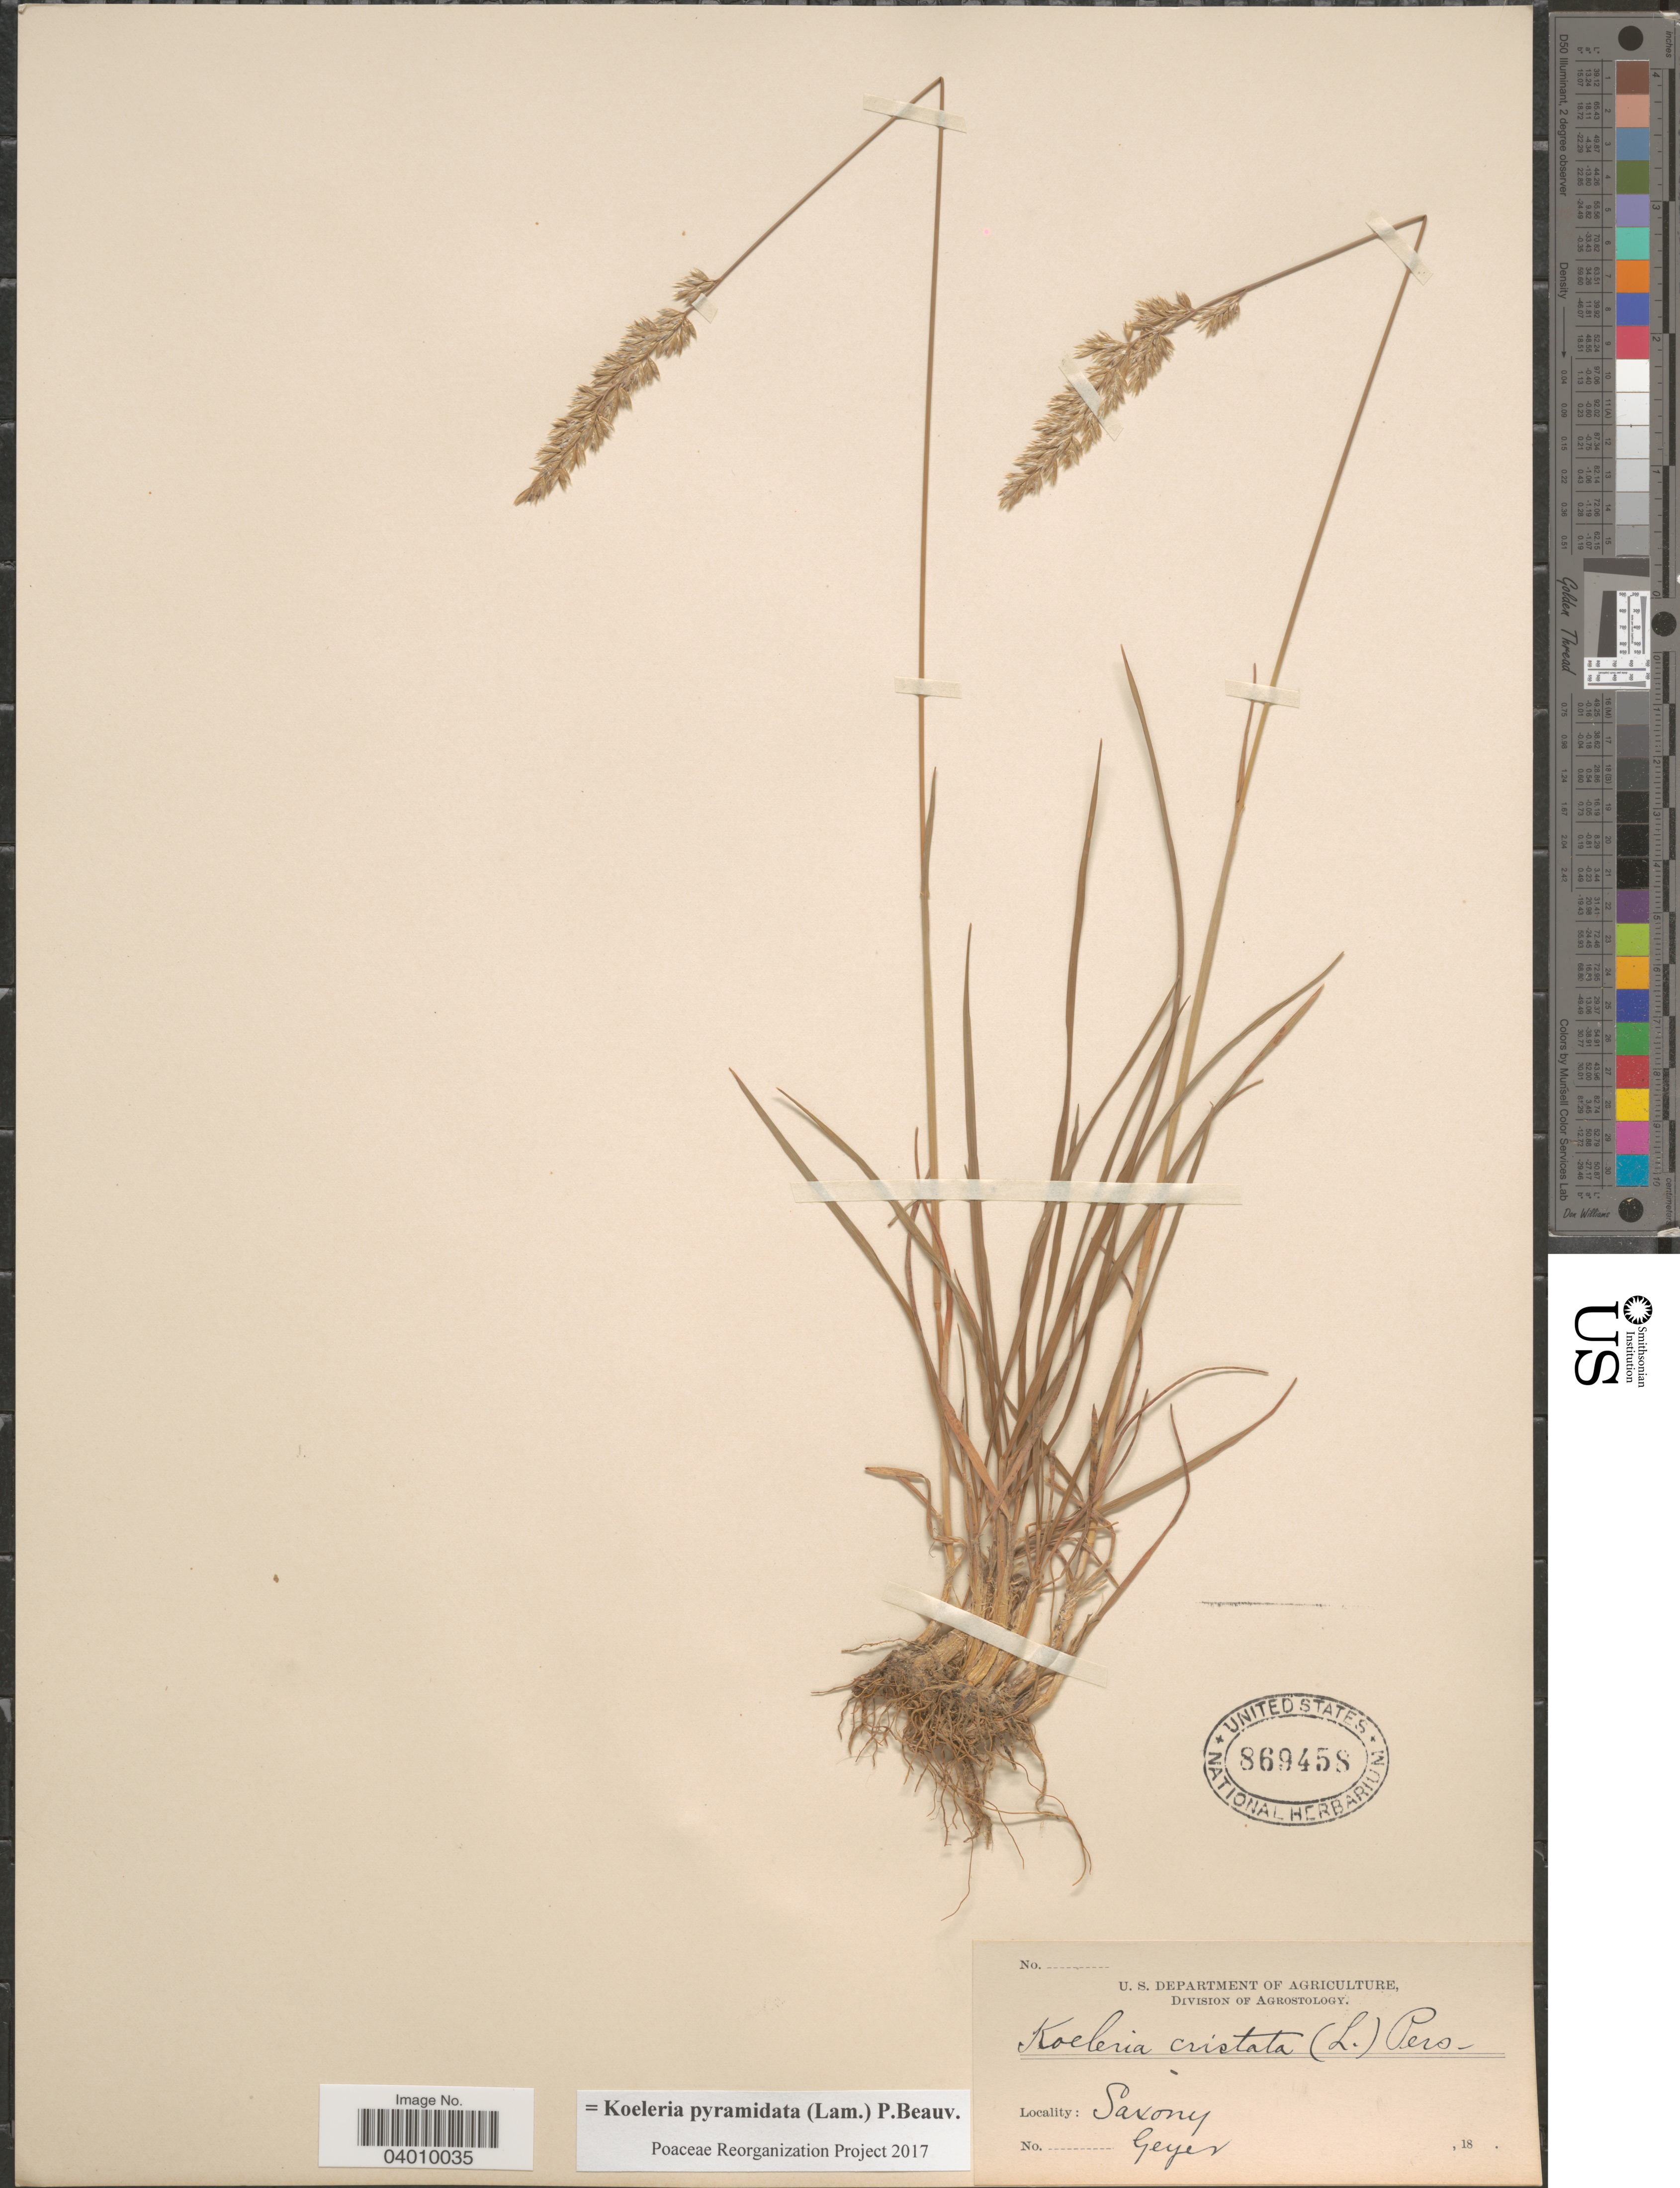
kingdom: Plantae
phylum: Tracheophyta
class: Liliopsida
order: Poales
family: Poaceae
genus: Koeleria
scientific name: Koeleria pyramidata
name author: (Lam.) P. Beauv.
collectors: Geyer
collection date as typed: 18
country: Germany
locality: Saxony.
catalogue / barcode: US 869458